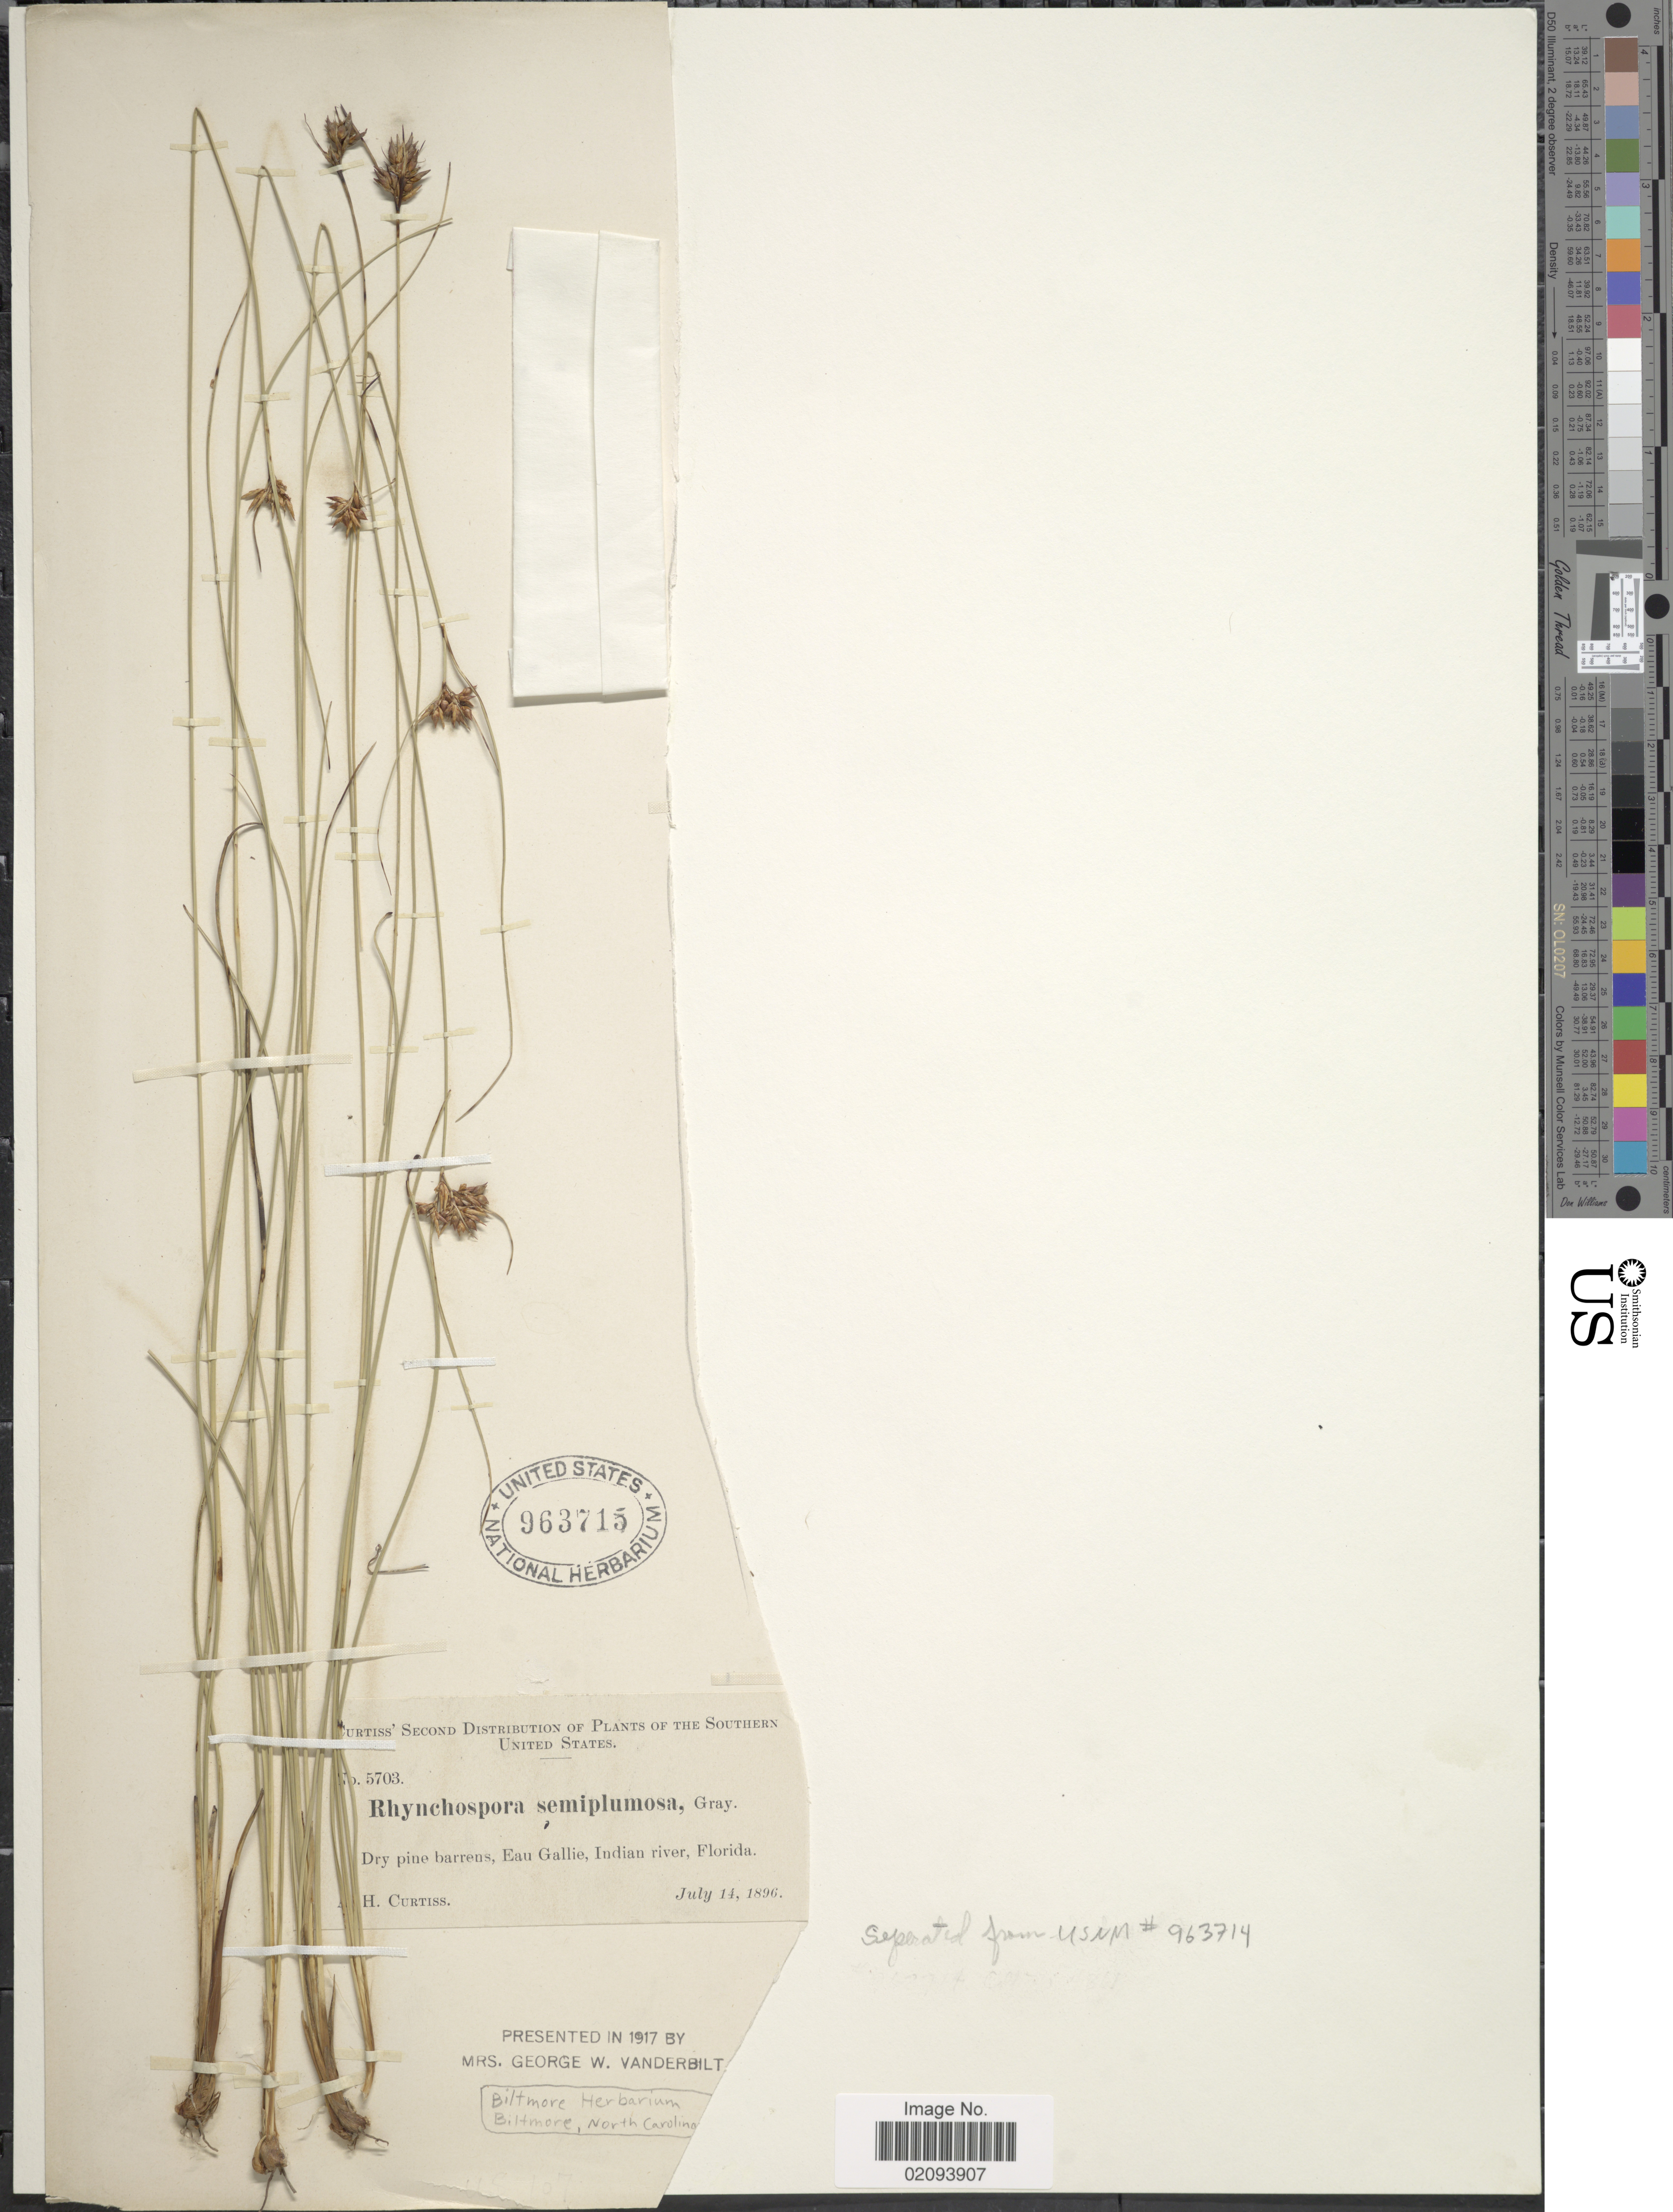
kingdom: Plantae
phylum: Tracheophyta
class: Liliopsida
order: Poales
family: Cyperaceae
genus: Rhynchospora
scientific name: Rhynchospora intermedia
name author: (Chapm.) Britton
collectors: A. H. Curtiss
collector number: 5703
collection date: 1896-07-14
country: United States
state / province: Florida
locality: Dry pine barrens, Eau Gallie, Indian river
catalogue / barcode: US 963715